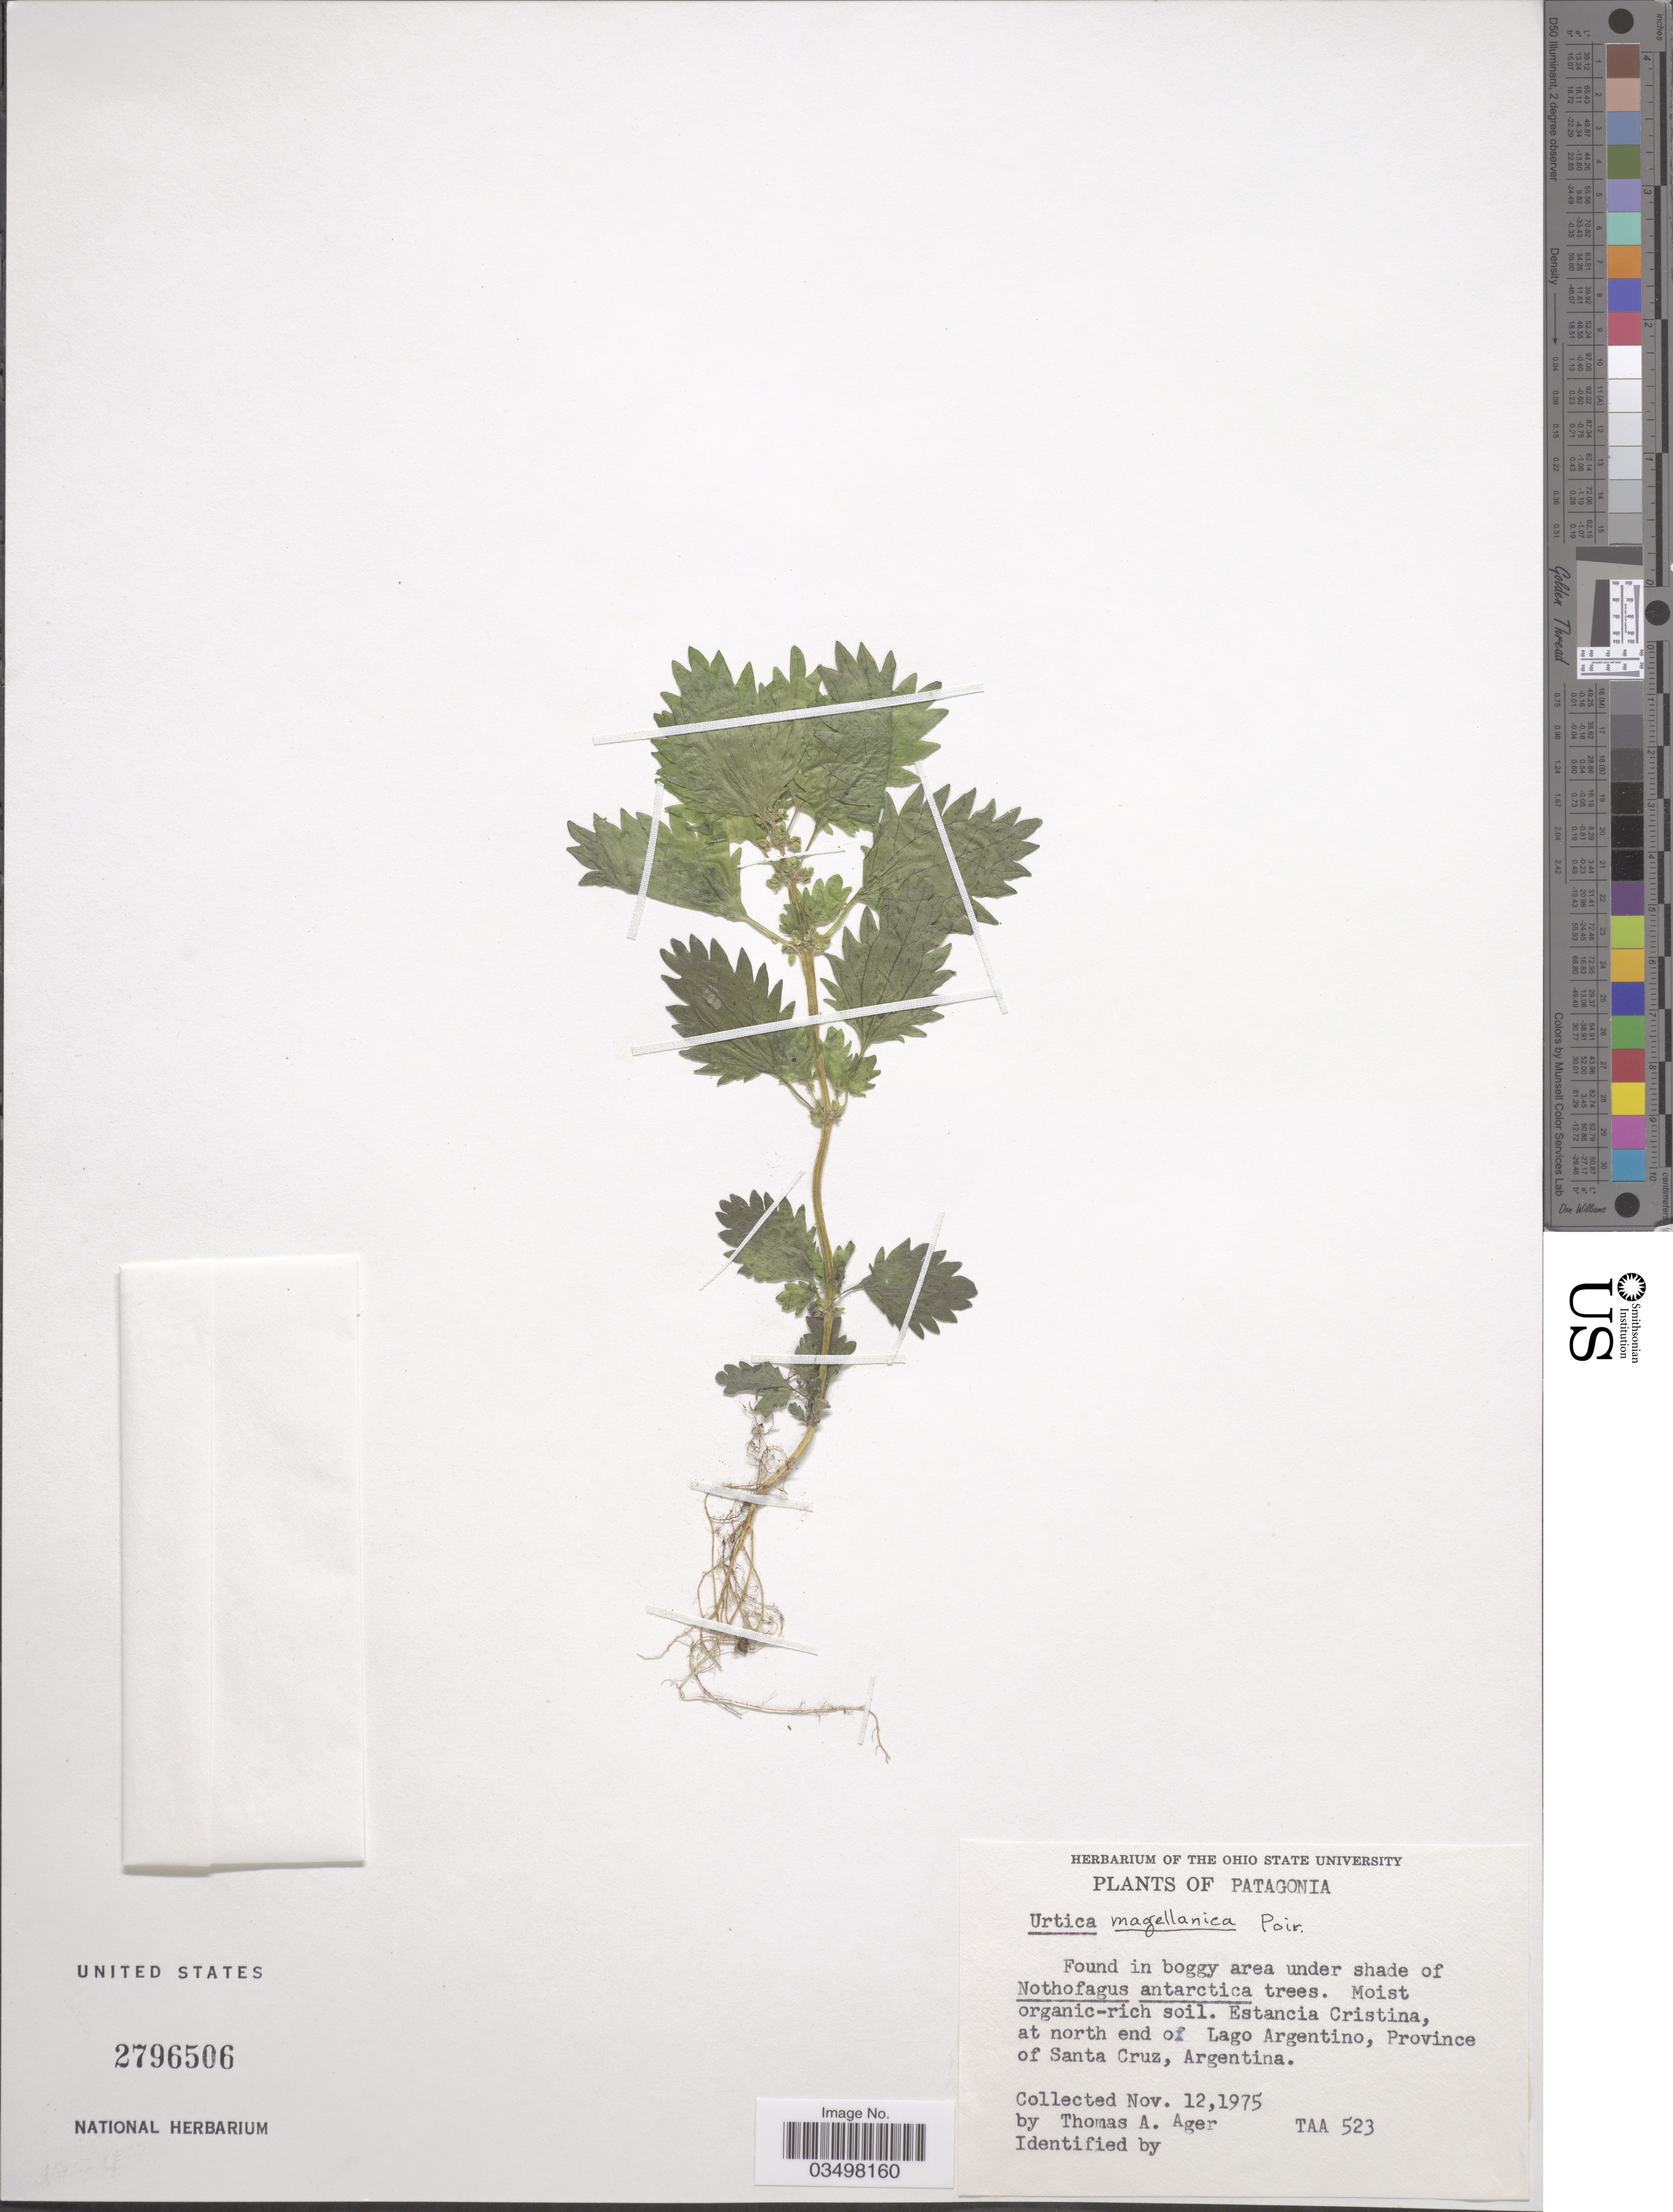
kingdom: Plantae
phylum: Tracheophyta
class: Magnoliopsida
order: Rosales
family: Urticaceae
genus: Urtica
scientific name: Urtica magellanica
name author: Juss. ex Poir.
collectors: T. A. Ager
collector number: TAA 523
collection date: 1975-11-12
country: Argentina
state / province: Santa Cruz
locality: Patagonia. Estancia Cristina, at north end of Lago Argentino.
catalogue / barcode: US 2796506